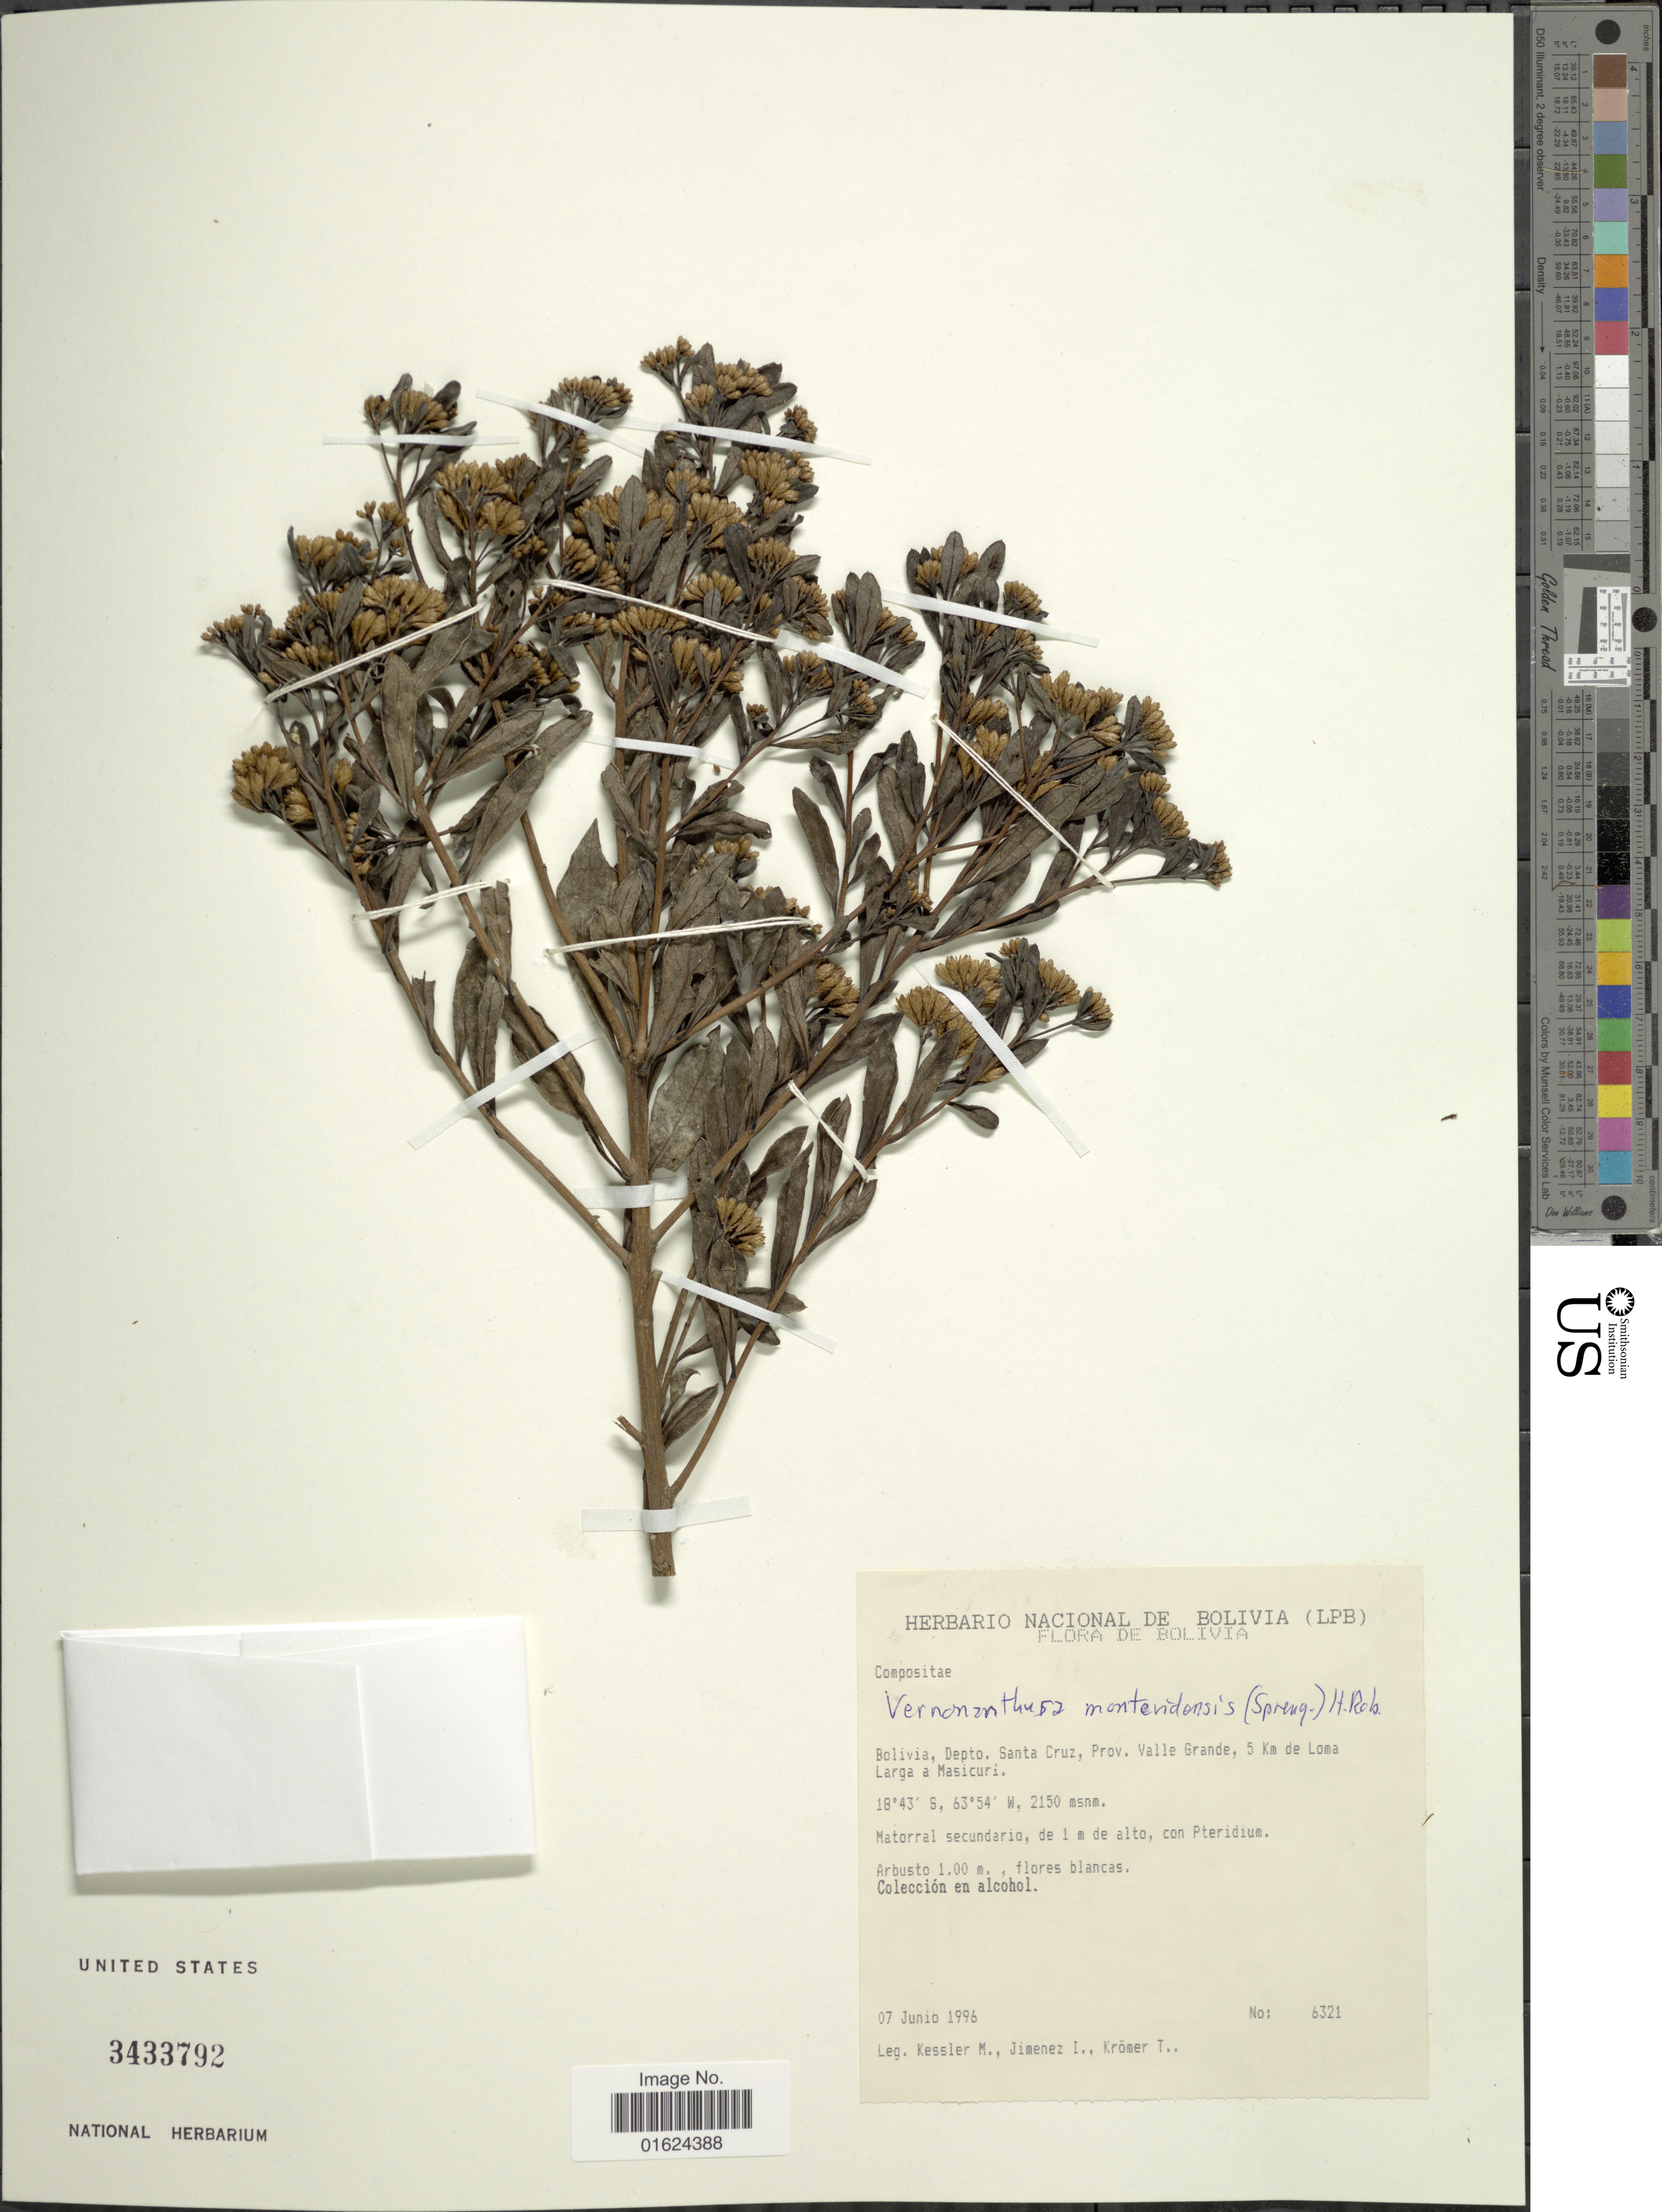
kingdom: Plantae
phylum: Tracheophyta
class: Magnoliopsida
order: Asterales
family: Asteraceae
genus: Vernonanthura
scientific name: Vernonanthura montevidensis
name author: (Spreng.) H. Rob.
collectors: M. Kessler, I. Jimenez & T. Krömer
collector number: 6321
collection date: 1996-06-07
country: Bolivia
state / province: Santa Cruz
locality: Bolivia , Depto Santa Cruz, Prov. Valle Grande, 5 km de Loma Larga a Masicuri.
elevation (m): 2150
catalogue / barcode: US 3433792